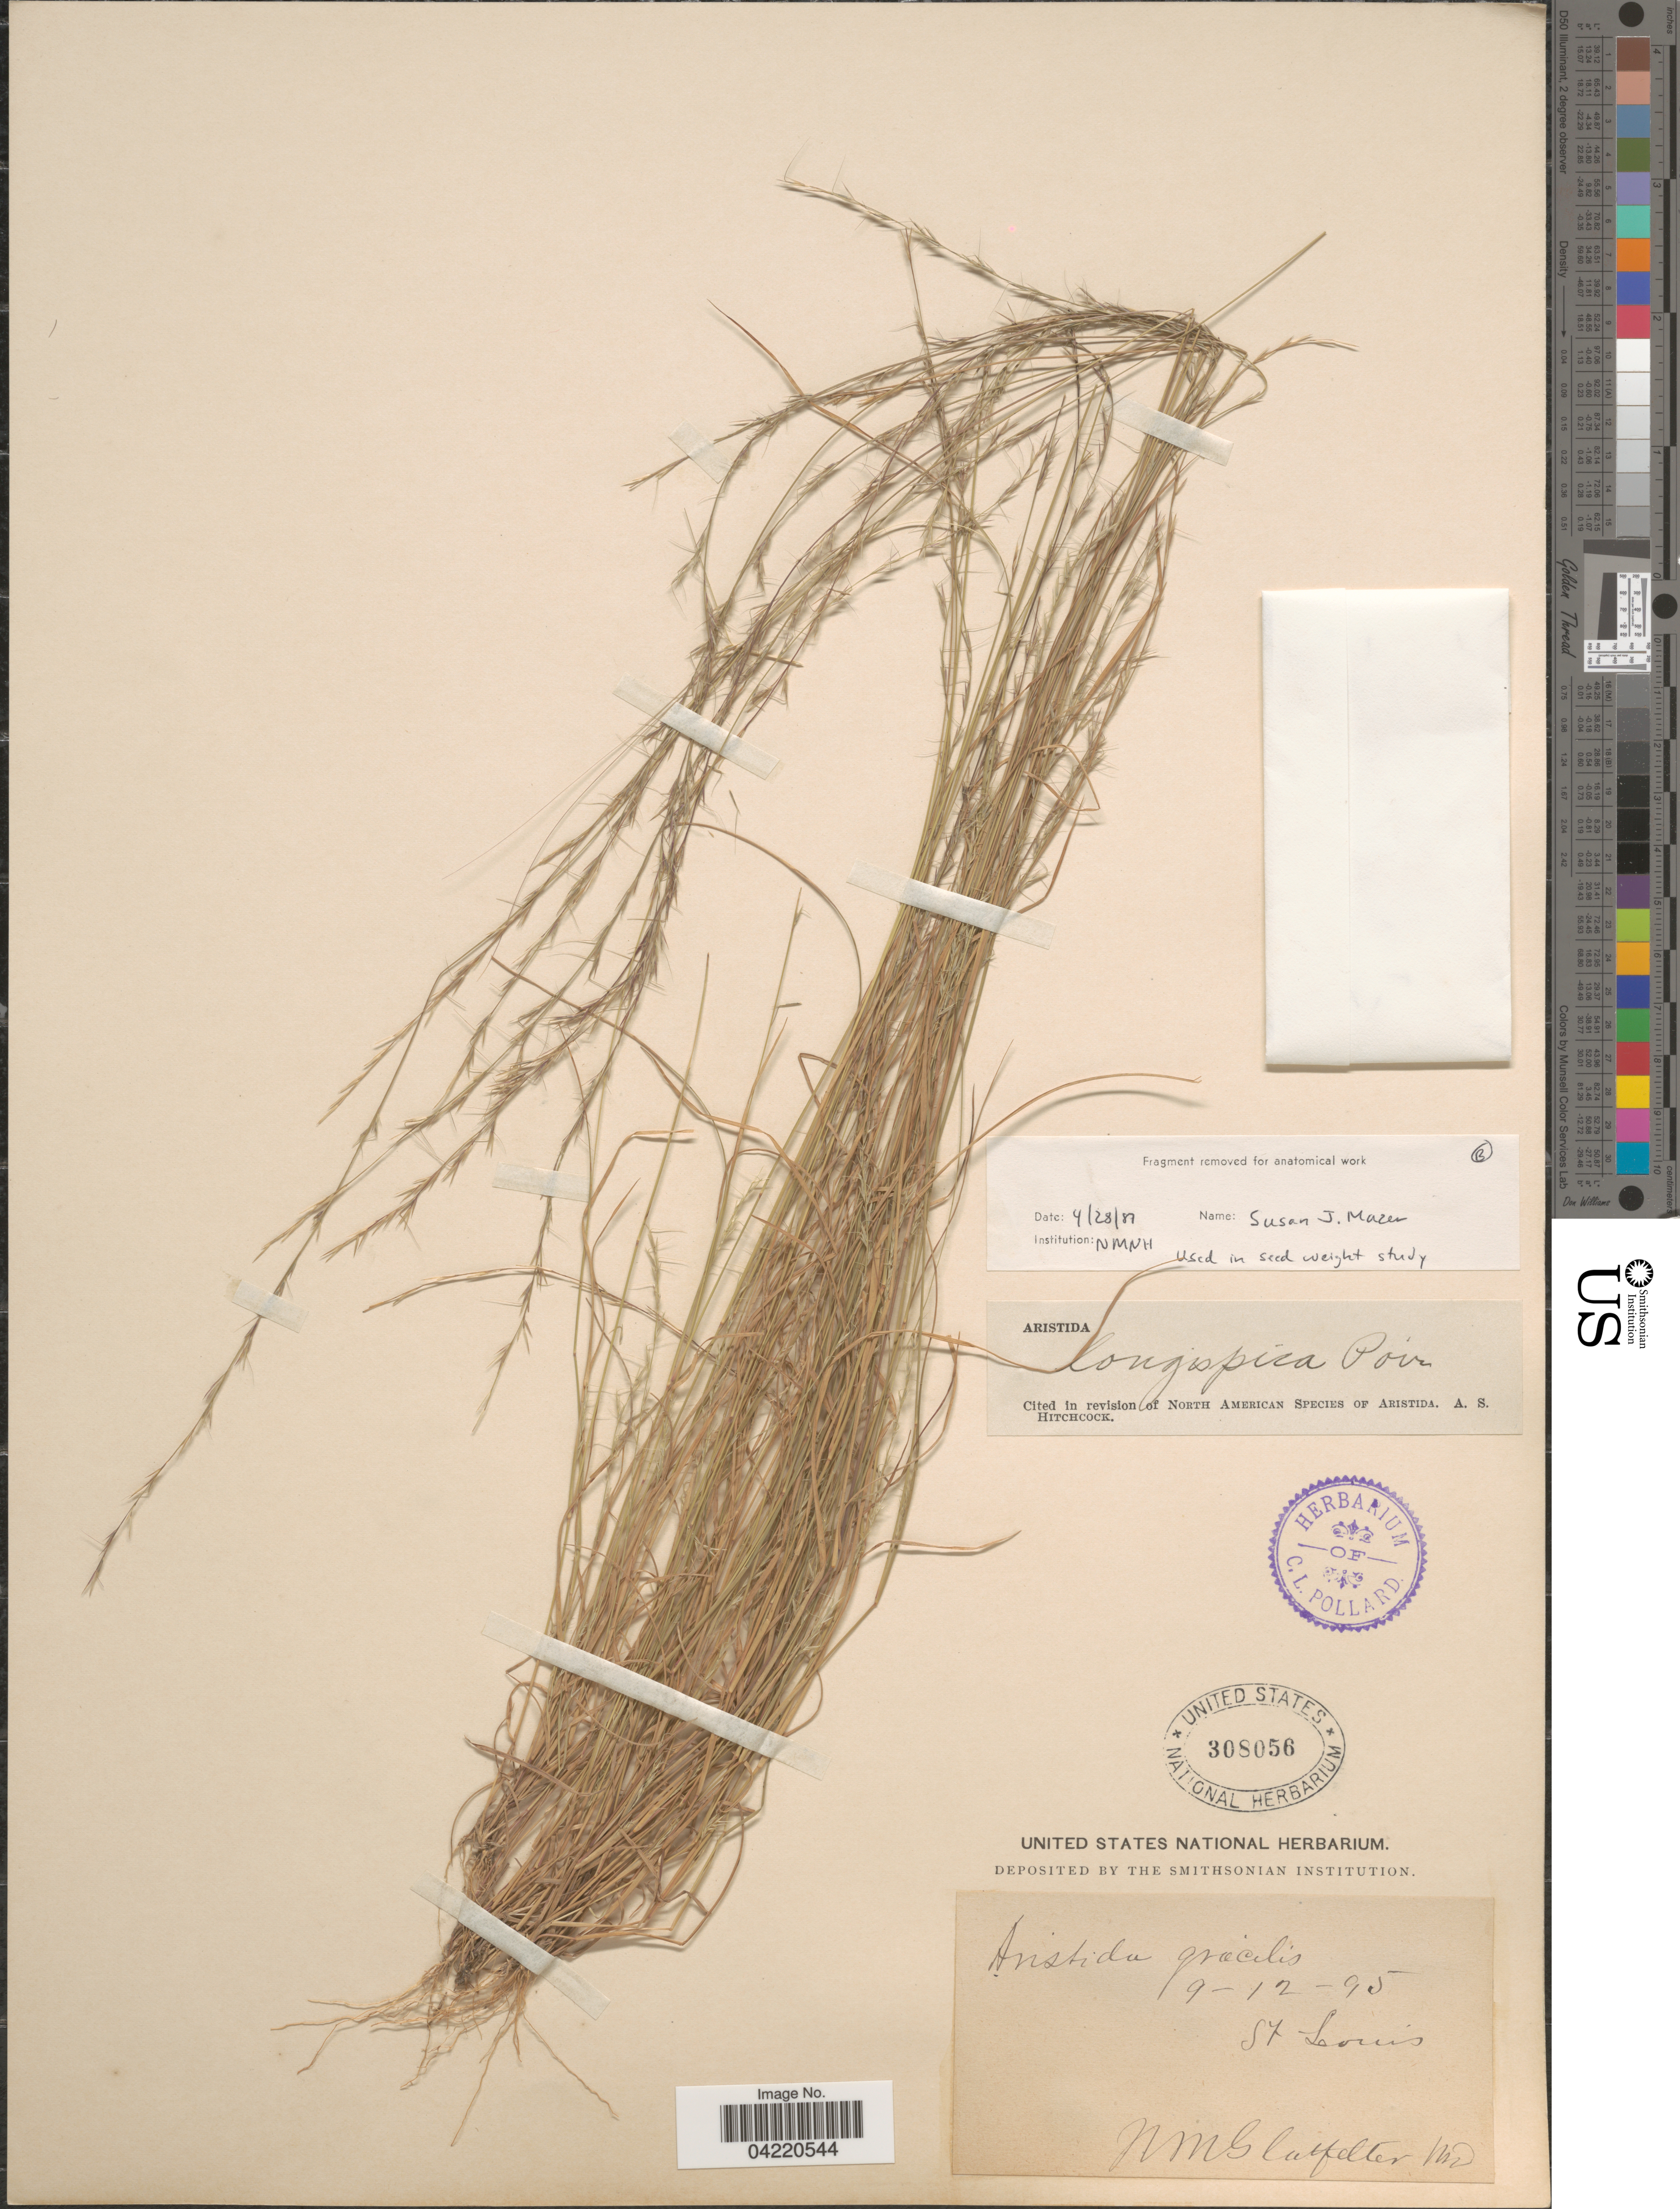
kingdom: Plantae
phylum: Tracheophyta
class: Liliopsida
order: Poales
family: Poaceae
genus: Aristida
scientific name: Aristida longespica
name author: Poir.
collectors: N. M. Glatfelter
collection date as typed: Transcribed d/m/y: 12/9/95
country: United States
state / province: Missouri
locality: St Louis.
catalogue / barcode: US 308056